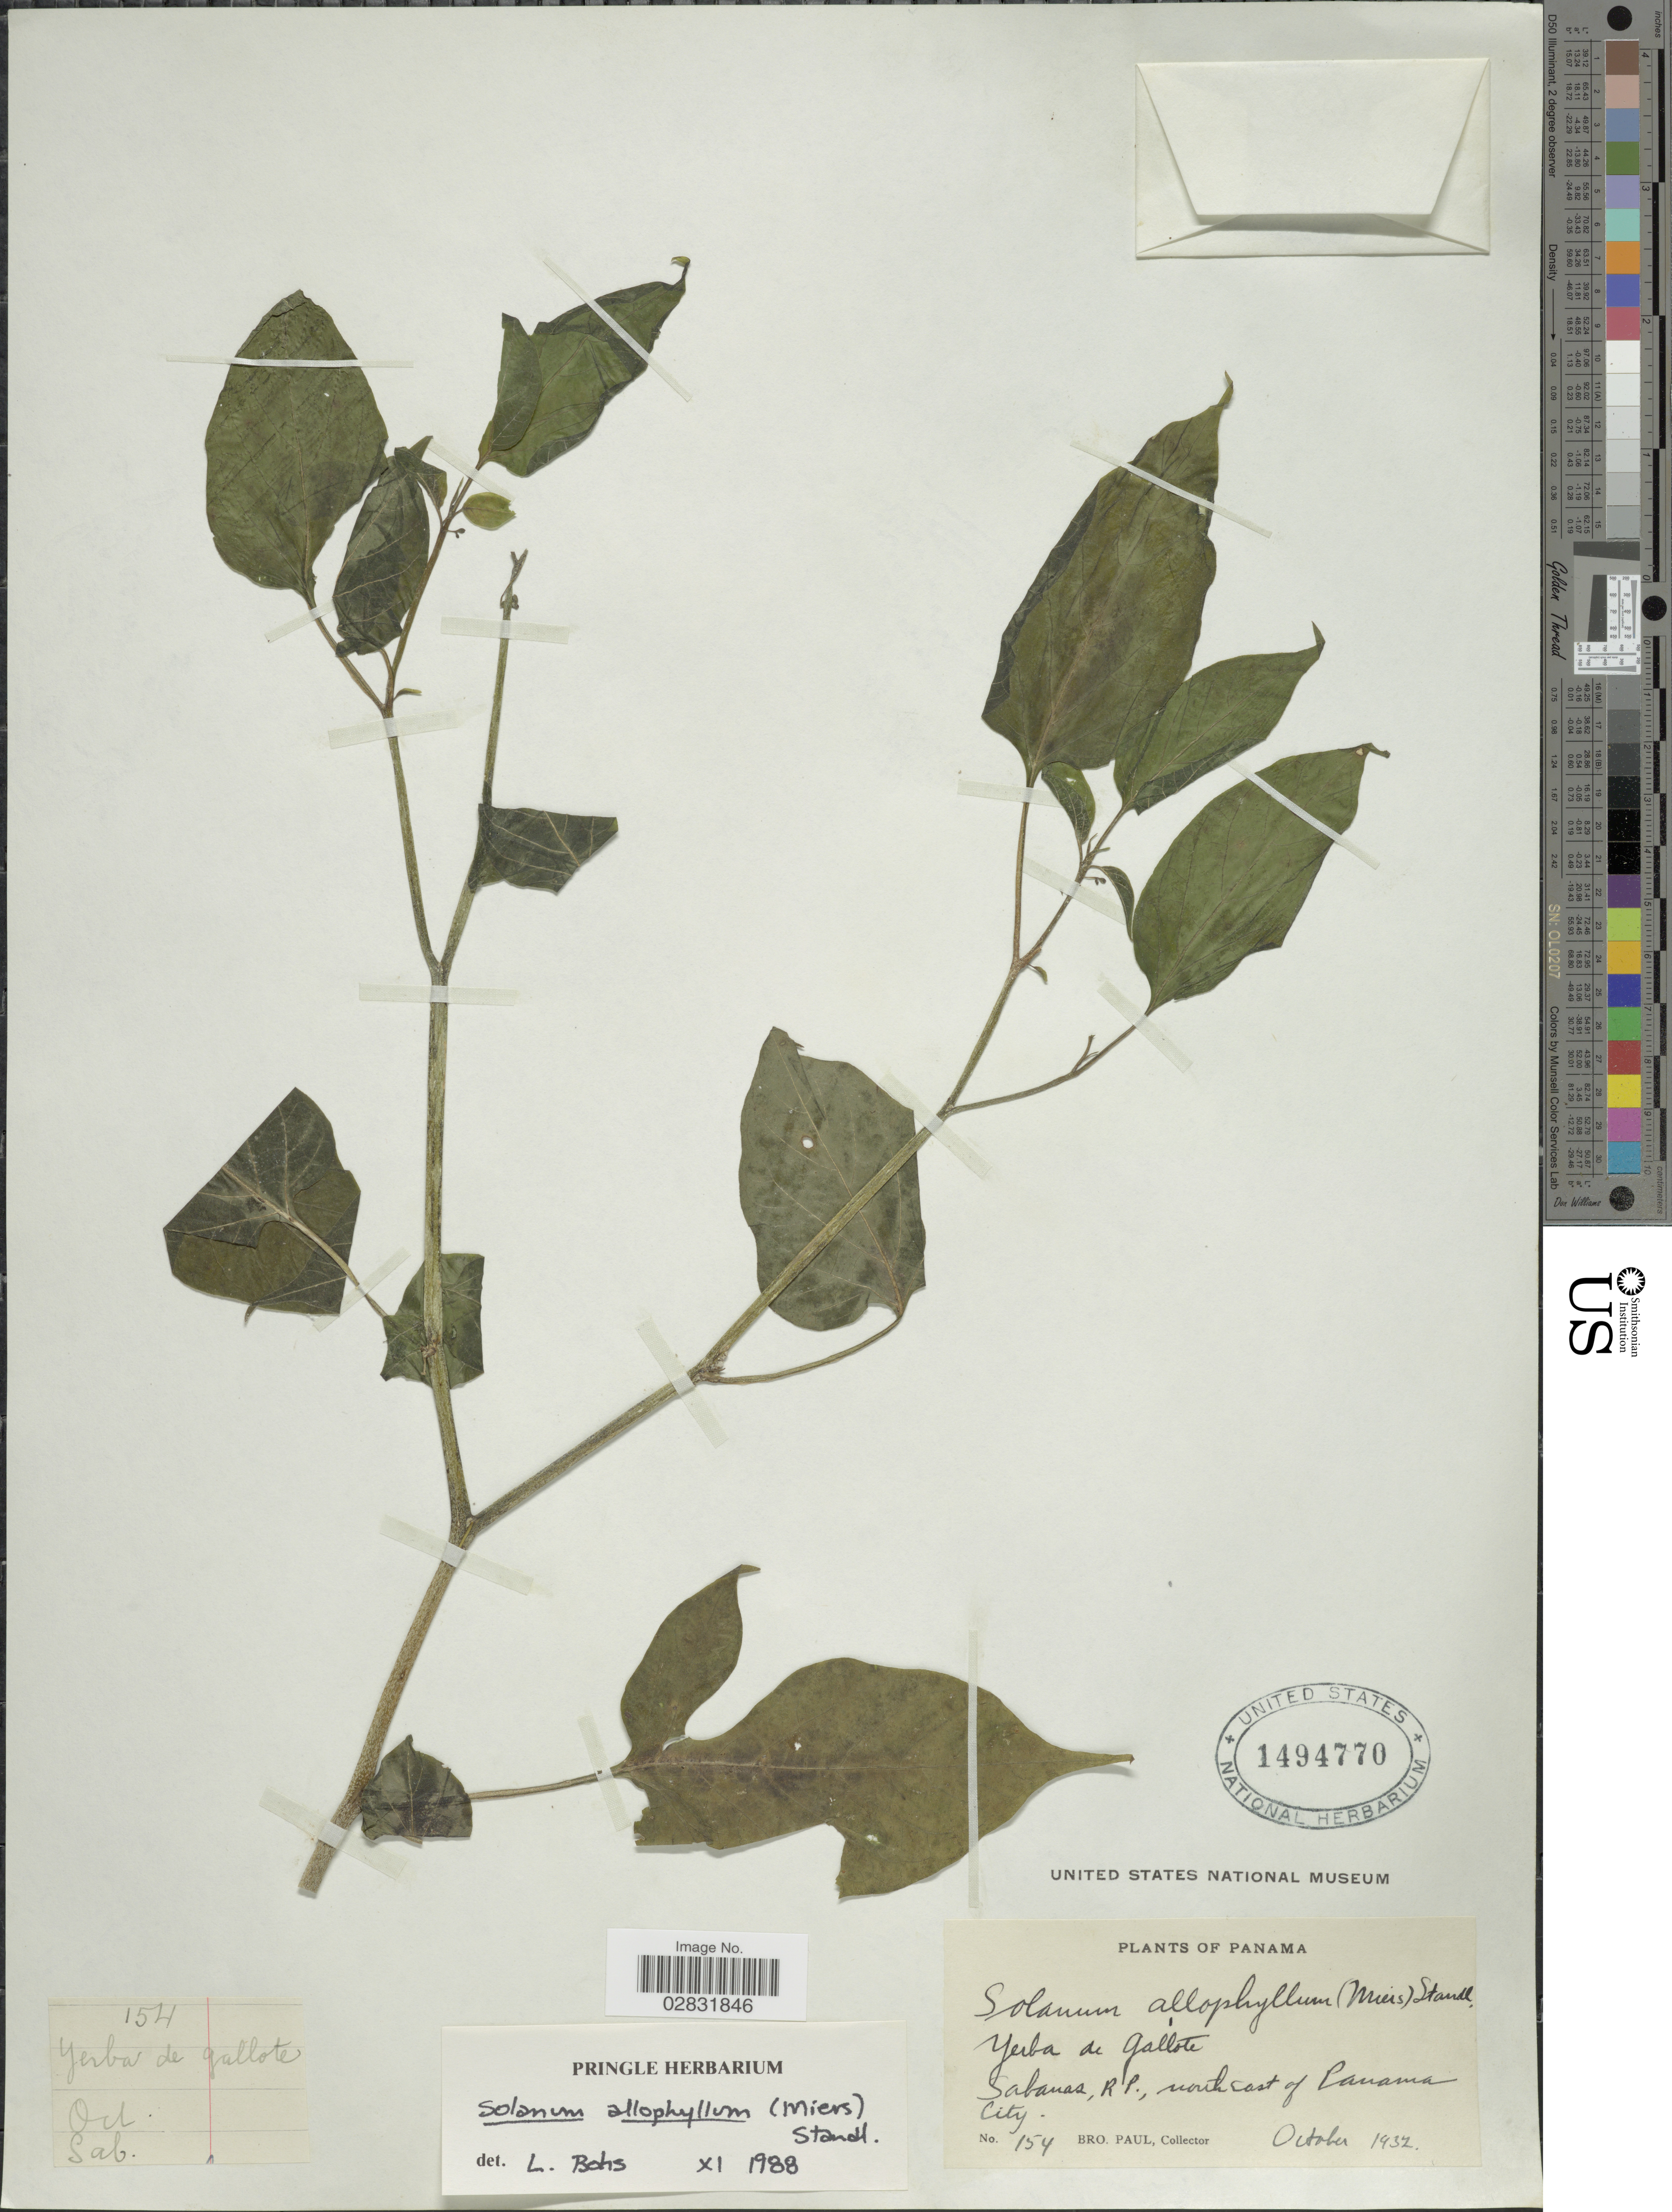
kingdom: Plantae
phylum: Tracheophyta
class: Magnoliopsida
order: Solanales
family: Solanaceae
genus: Solanum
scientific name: Solanum allophyllum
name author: (Miers) Sendtn.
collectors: B. Paul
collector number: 154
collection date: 1932-10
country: Panama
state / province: Panamá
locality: Sabanas, R P., north east of Panama City.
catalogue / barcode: US 1494770